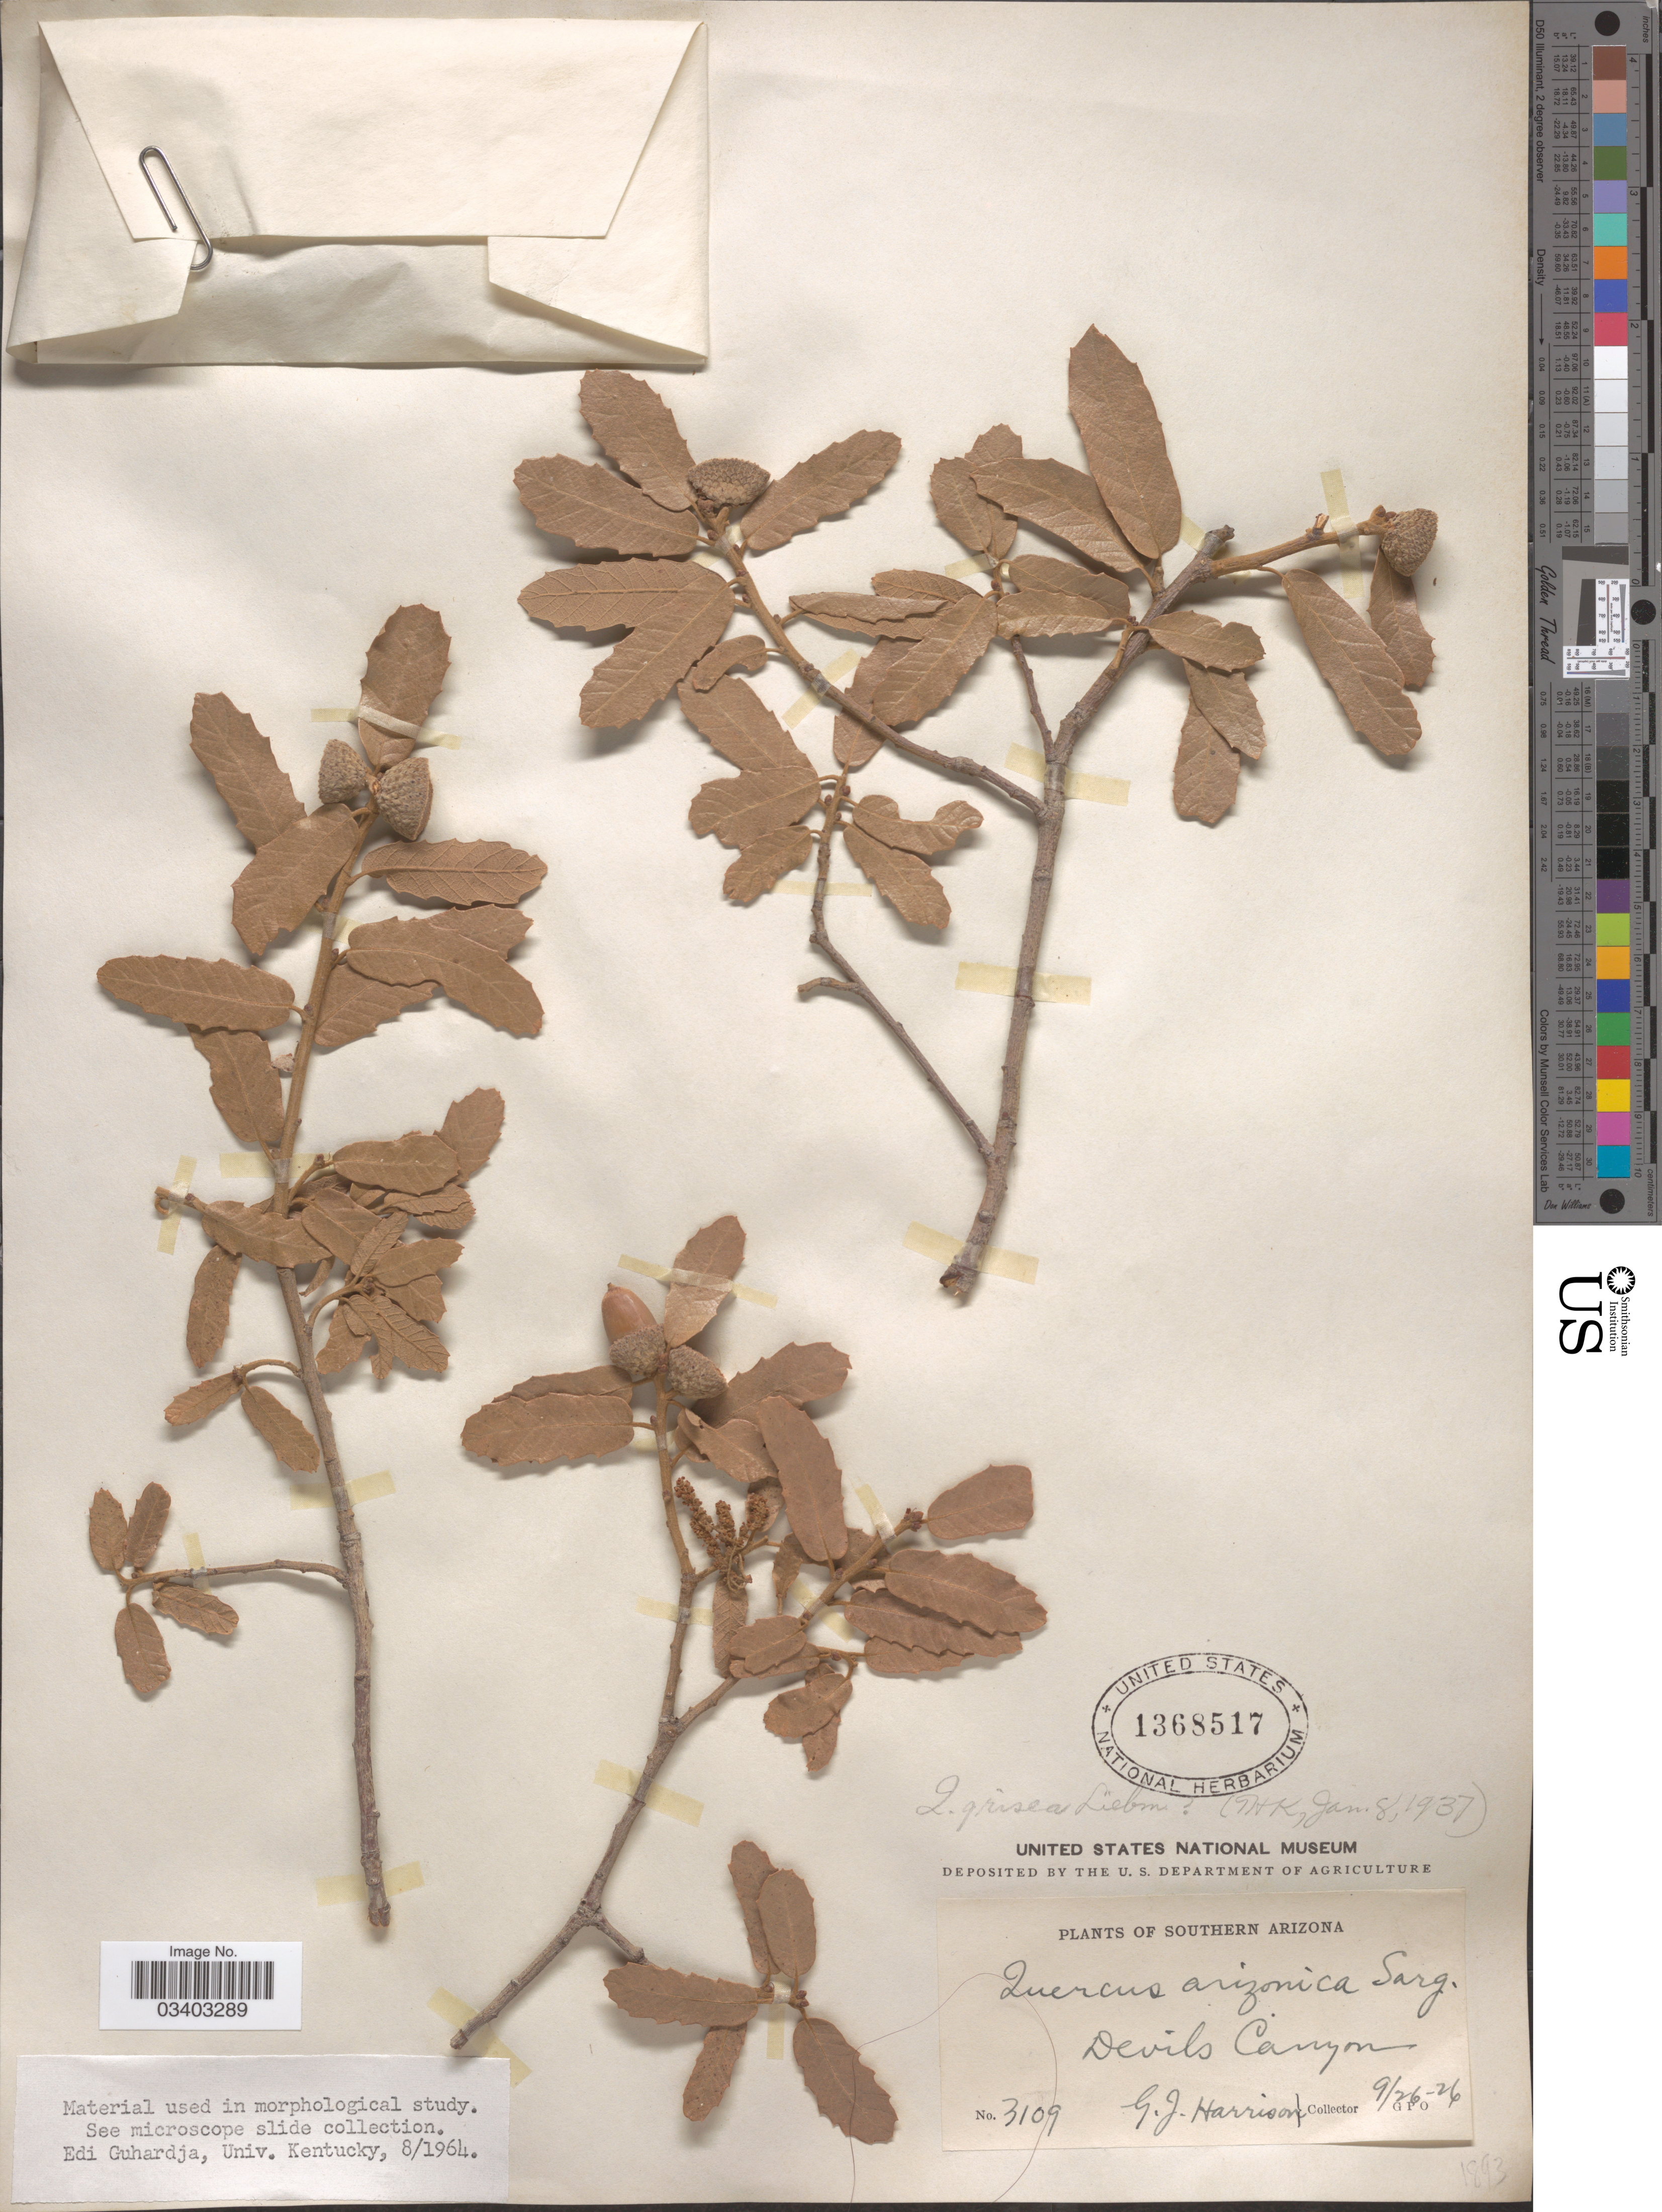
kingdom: Plantae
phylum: Tracheophyta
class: Magnoliopsida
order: Fagales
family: Fagaceae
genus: Quercus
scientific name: Quercus arizonica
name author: Sarg.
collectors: G. J. Harrison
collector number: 3109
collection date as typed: Transcribed d/m/y: 26/9/26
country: United States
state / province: Arizona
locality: Southern Arizona. Devils Canyon.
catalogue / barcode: US 1368517